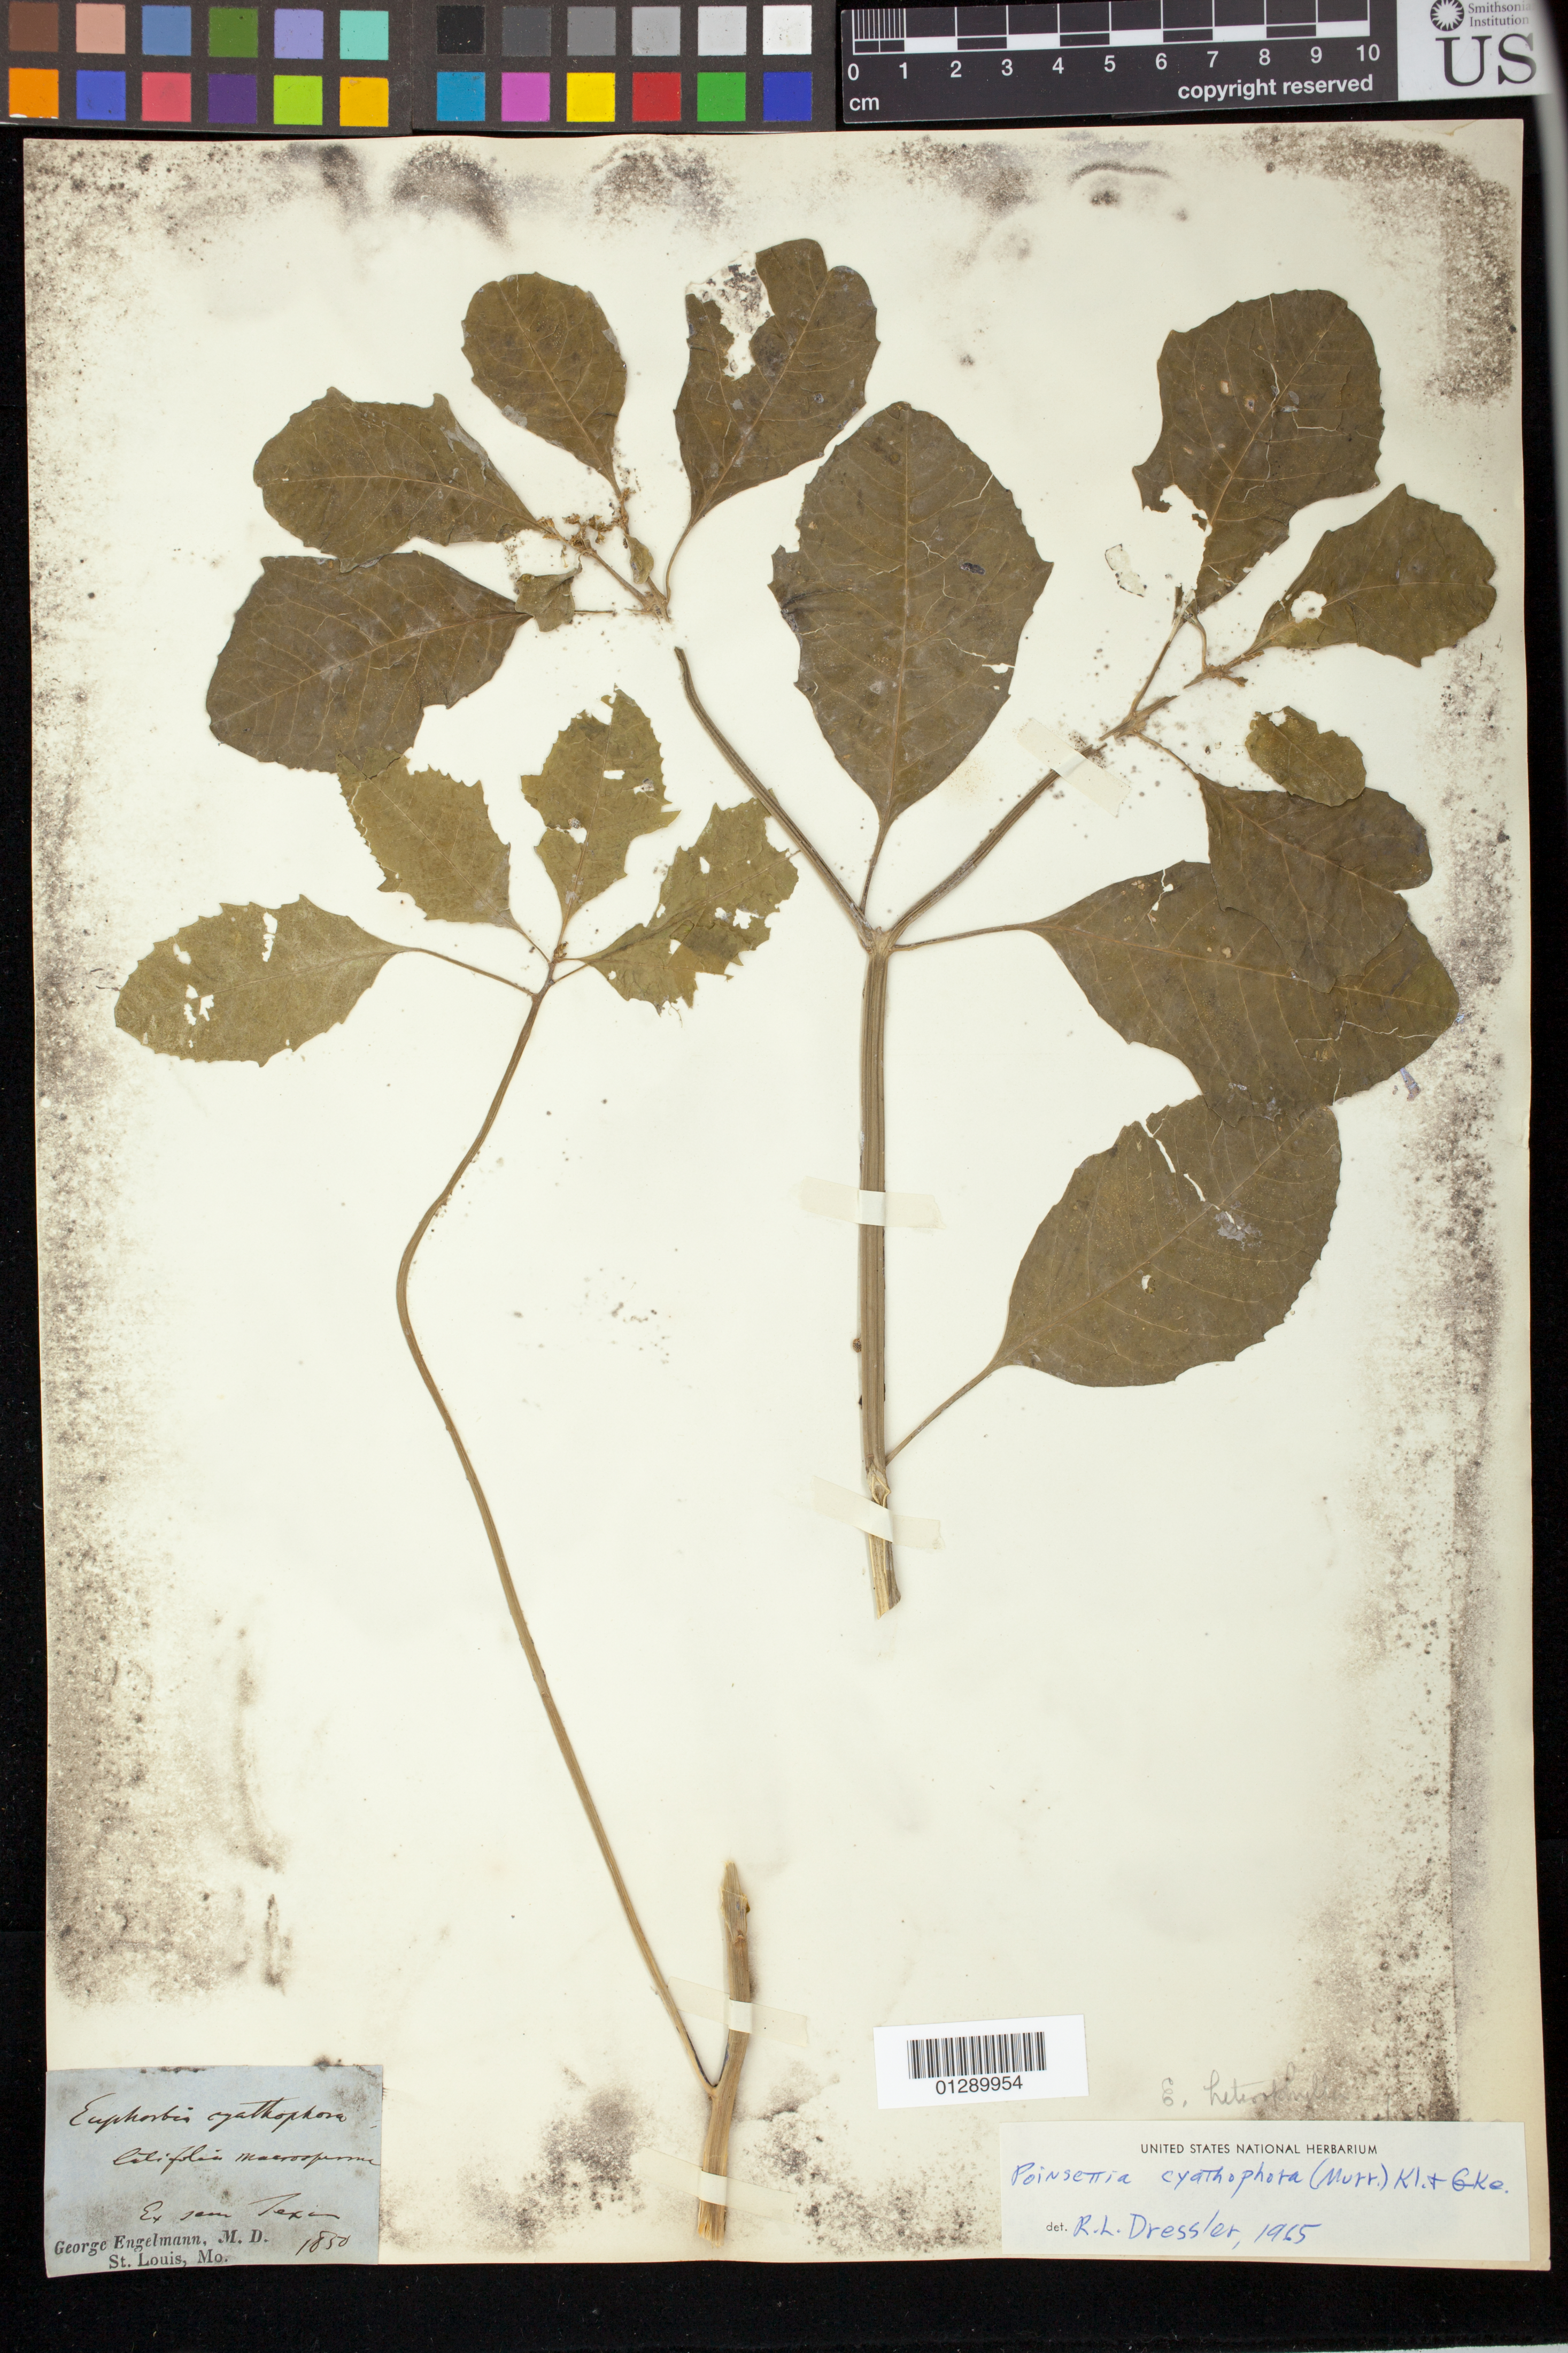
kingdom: Plantae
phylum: Tracheophyta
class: Magnoliopsida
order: Malpighiales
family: Euphorbiaceae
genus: Euphorbia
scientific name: Euphorbia heterophylla var. cyathophora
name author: (Murr.) Griseb.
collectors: G. Engelmann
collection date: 1850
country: United States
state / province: Missouri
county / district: St. Louis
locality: St. Louis